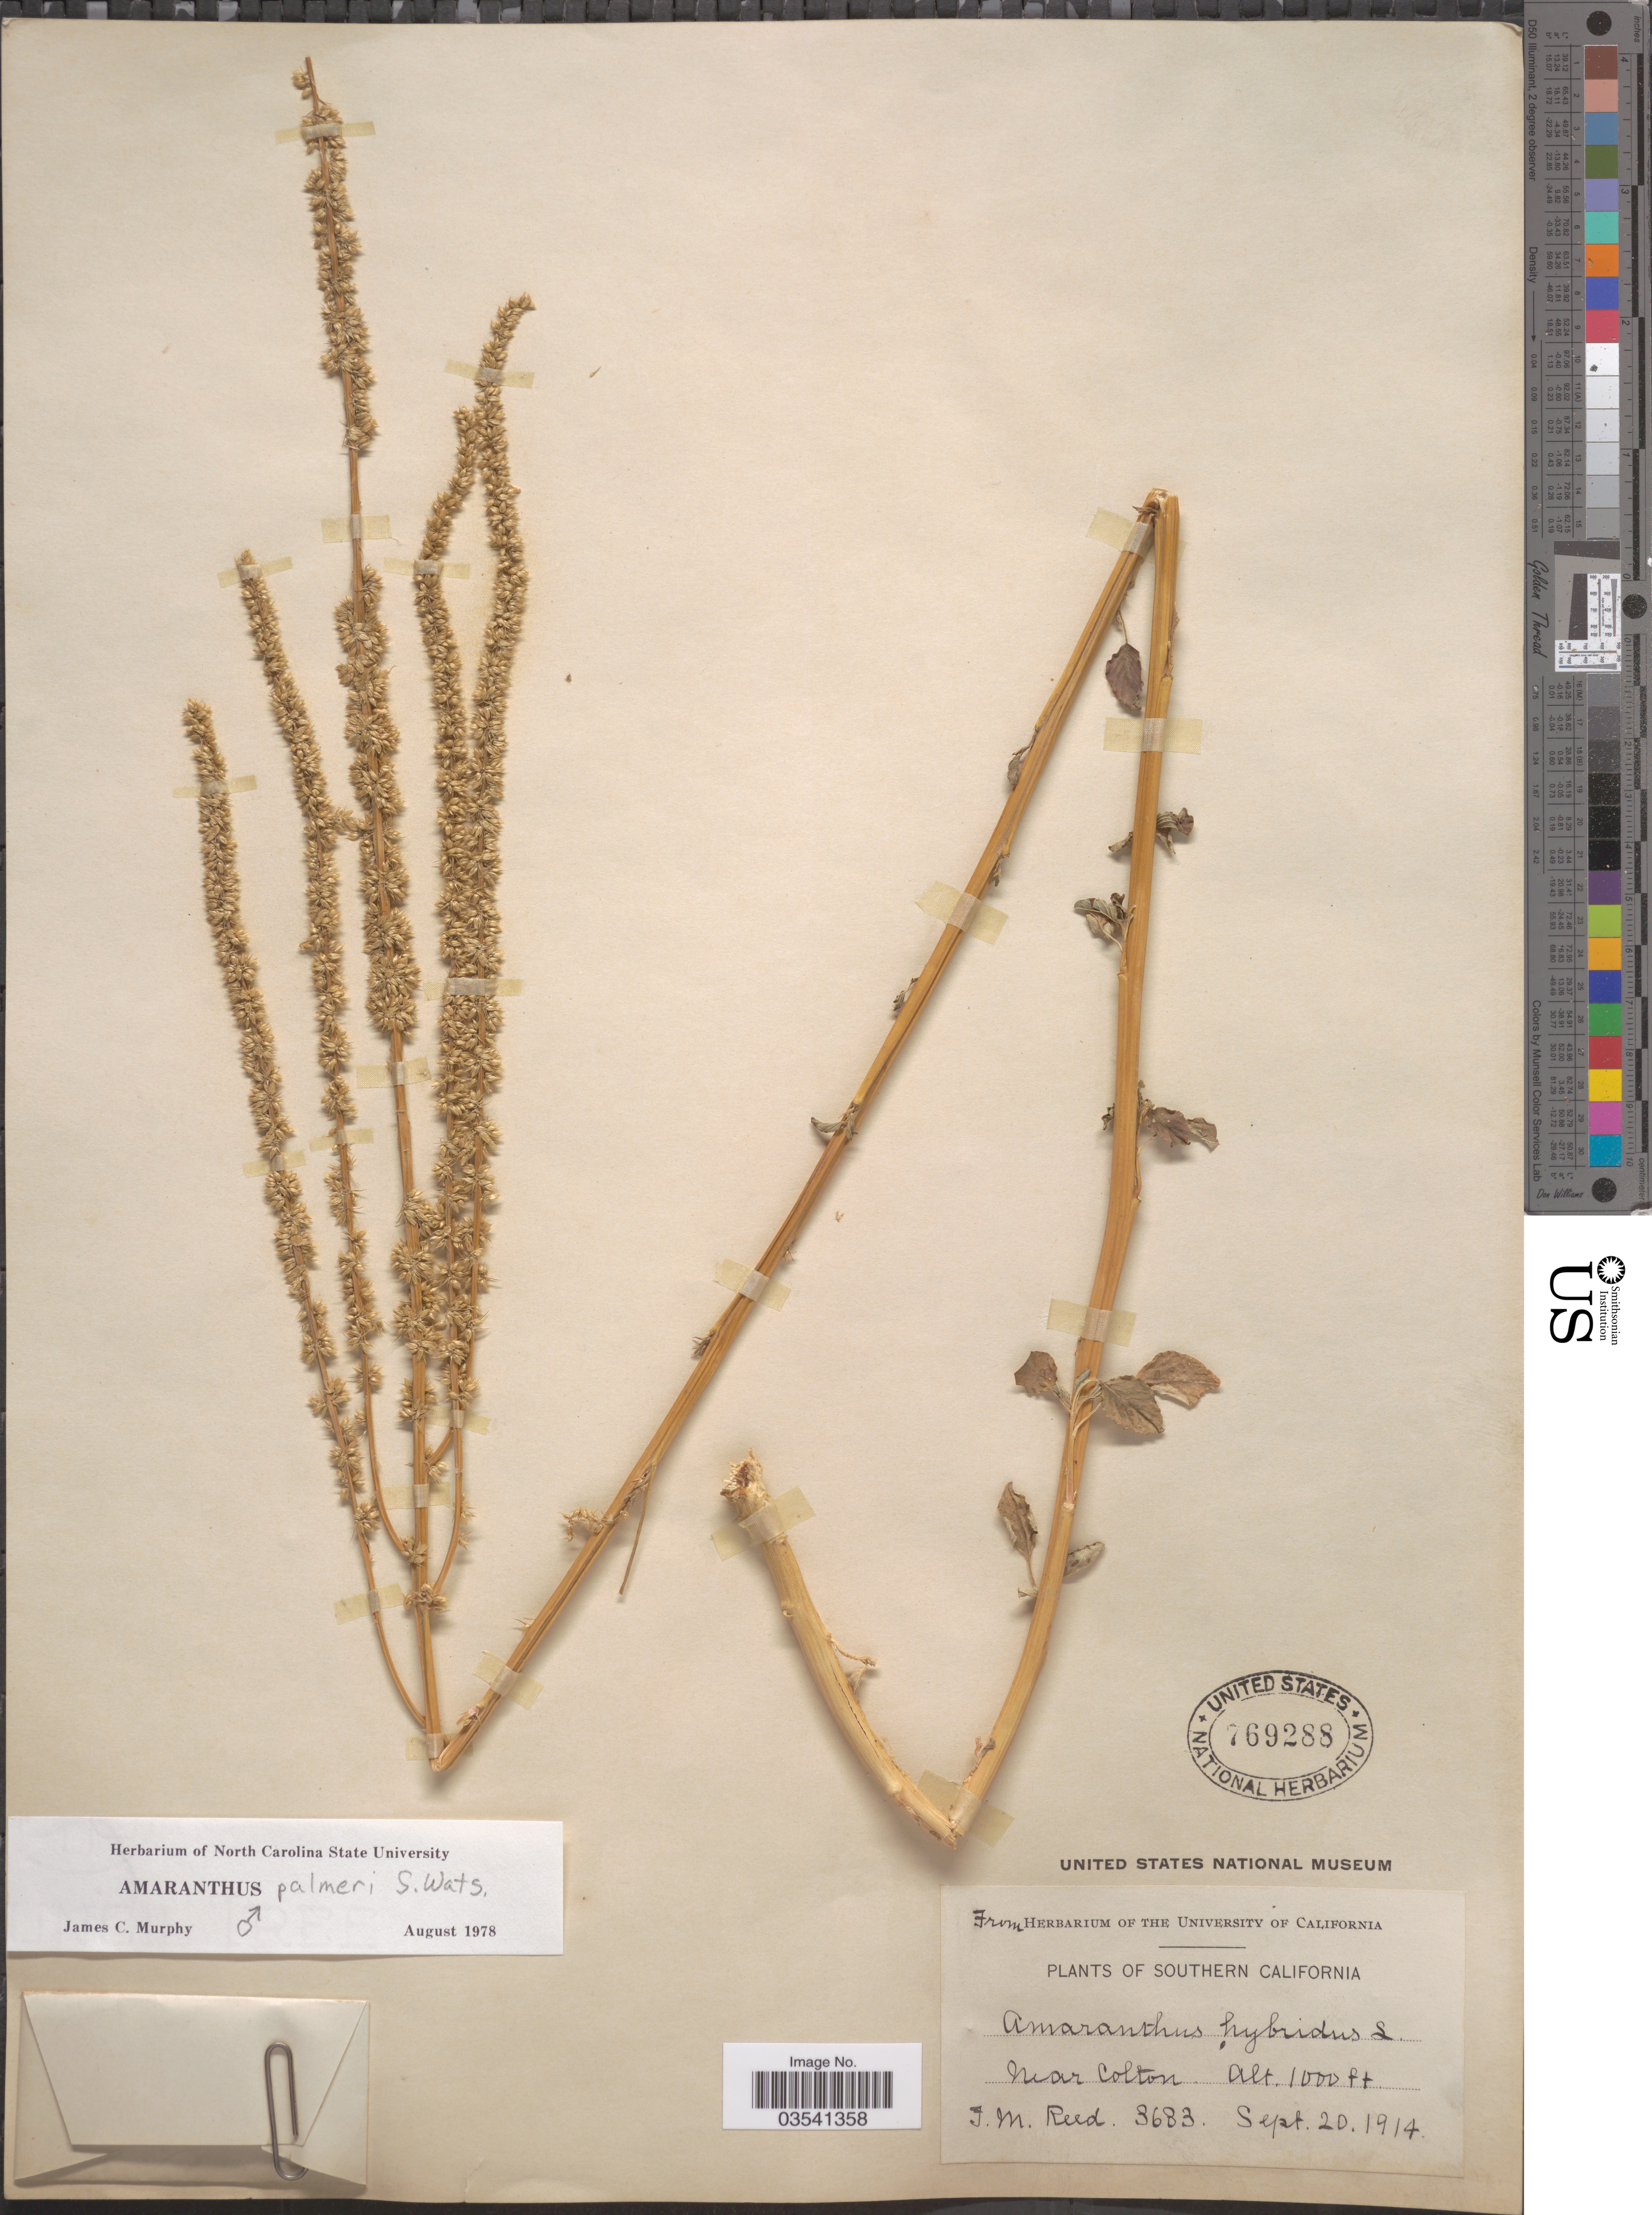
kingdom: Plantae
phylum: Tracheophyta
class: Magnoliopsida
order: Caryophyllales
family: Amaranthaceae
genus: Amaranthus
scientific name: Amaranthus palmeri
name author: S. Watson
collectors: F. Reed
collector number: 3683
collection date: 1914-09-20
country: United States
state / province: California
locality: Southern California. Near Colton.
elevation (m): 305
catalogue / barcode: US 769288